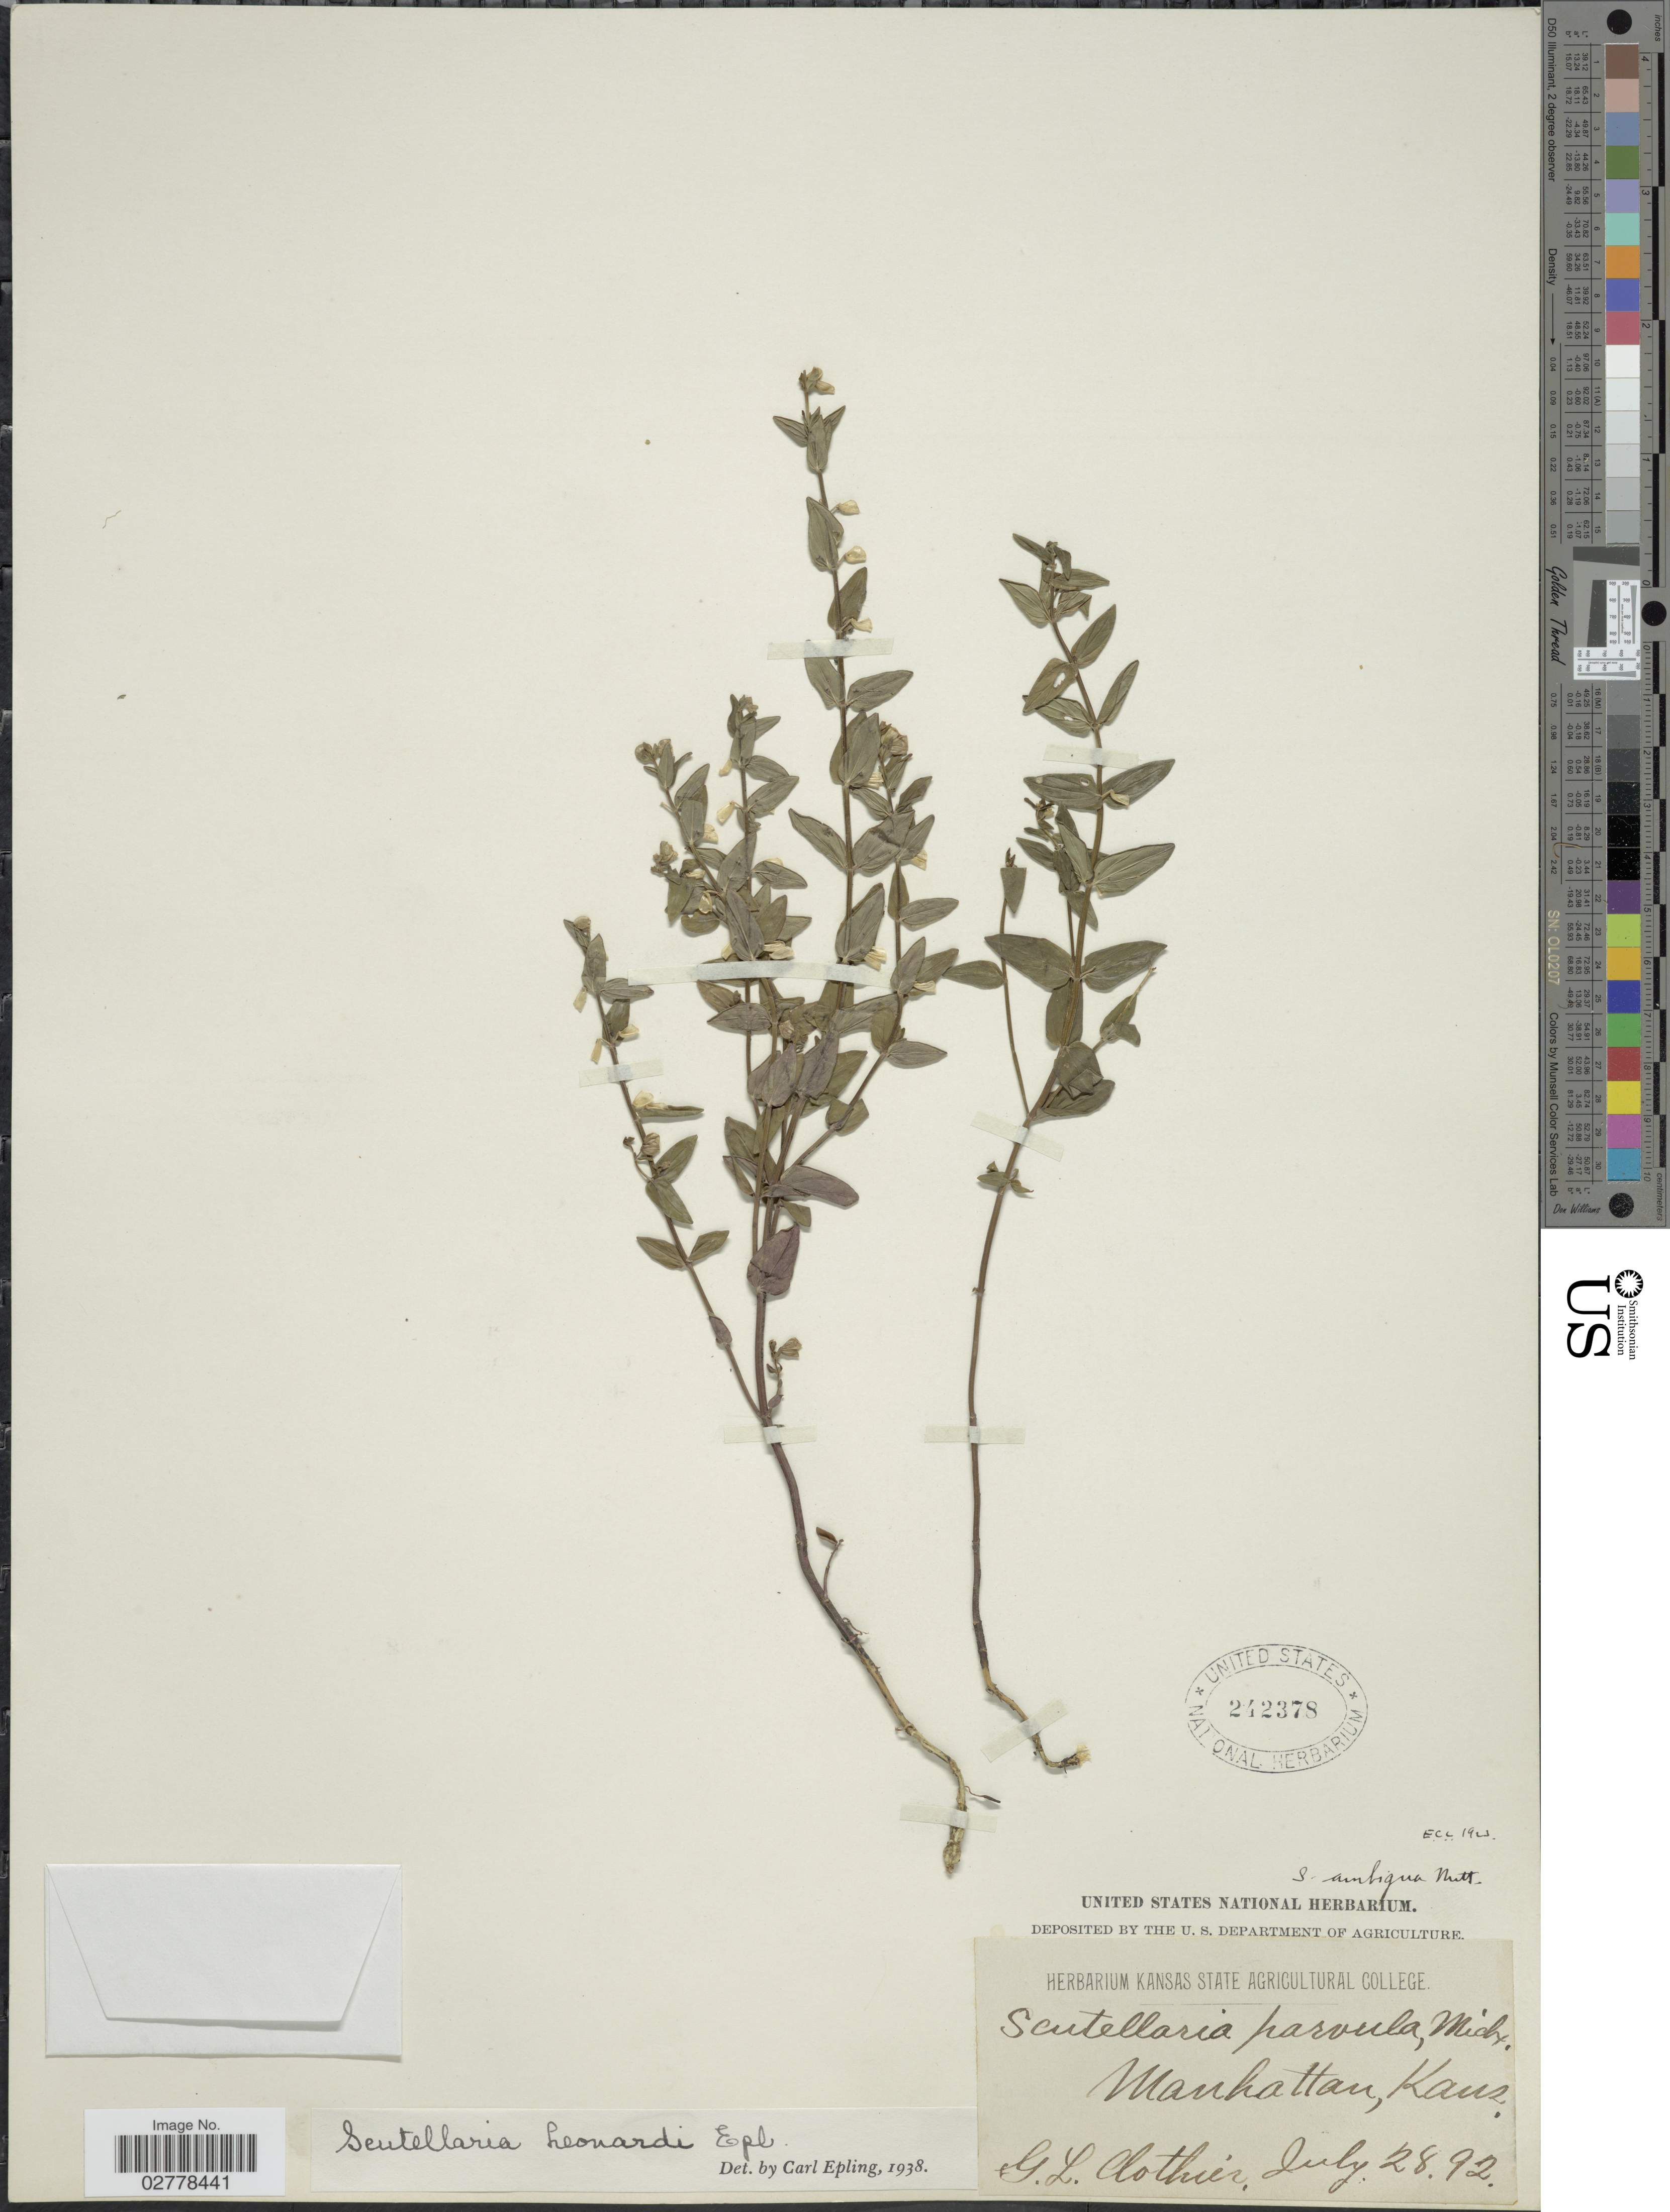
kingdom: Plantae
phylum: Tracheophyta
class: Magnoliopsida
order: Lamiales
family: Lamiaceae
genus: Scutellaria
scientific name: Scutellaria leonardii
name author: Epling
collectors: G. Clothier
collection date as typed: Transcribed d/m/y: 28/7/92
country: United States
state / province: Kansas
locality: Manhattan.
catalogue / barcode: US 242378